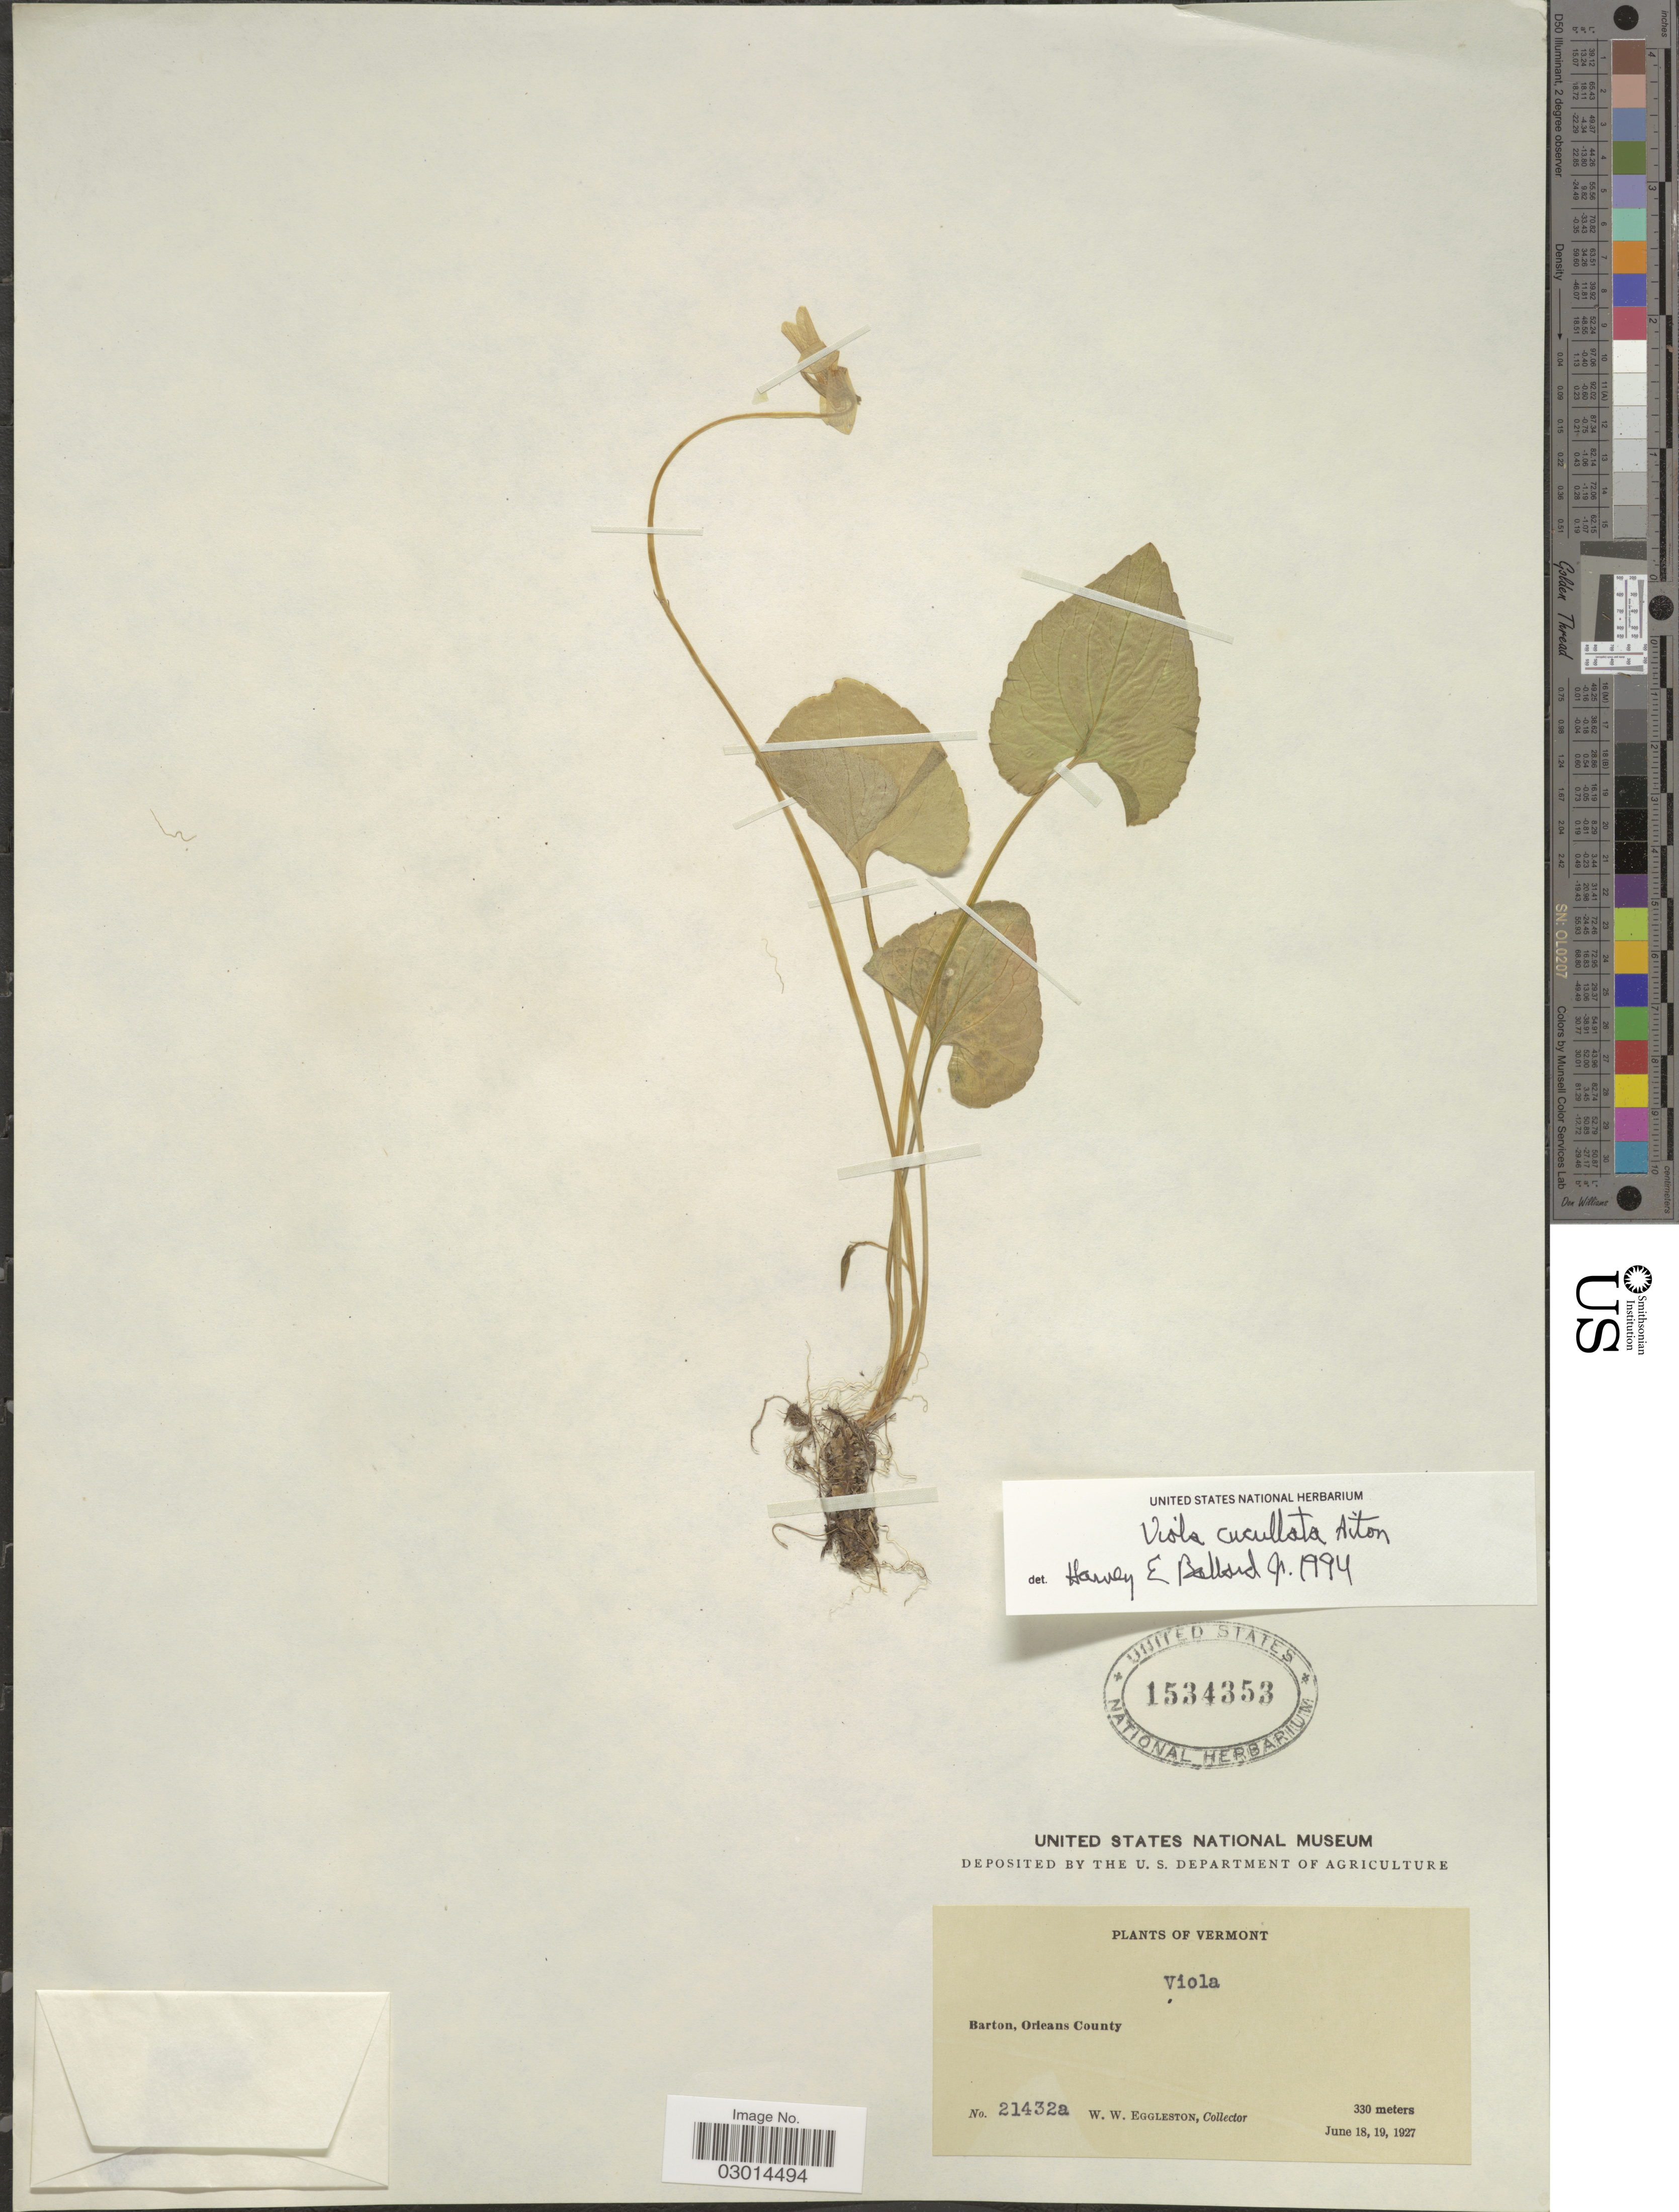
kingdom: Plantae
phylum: Tracheophyta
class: Magnoliopsida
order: Malpighiales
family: Violaceae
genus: Viola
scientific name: Viola cucullata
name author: Aiton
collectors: W. W. Eggleston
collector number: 21432a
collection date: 1927-06-18/1927-06-19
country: United States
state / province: Vermont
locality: Barton, Orleans County.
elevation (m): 330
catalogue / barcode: US 1534353